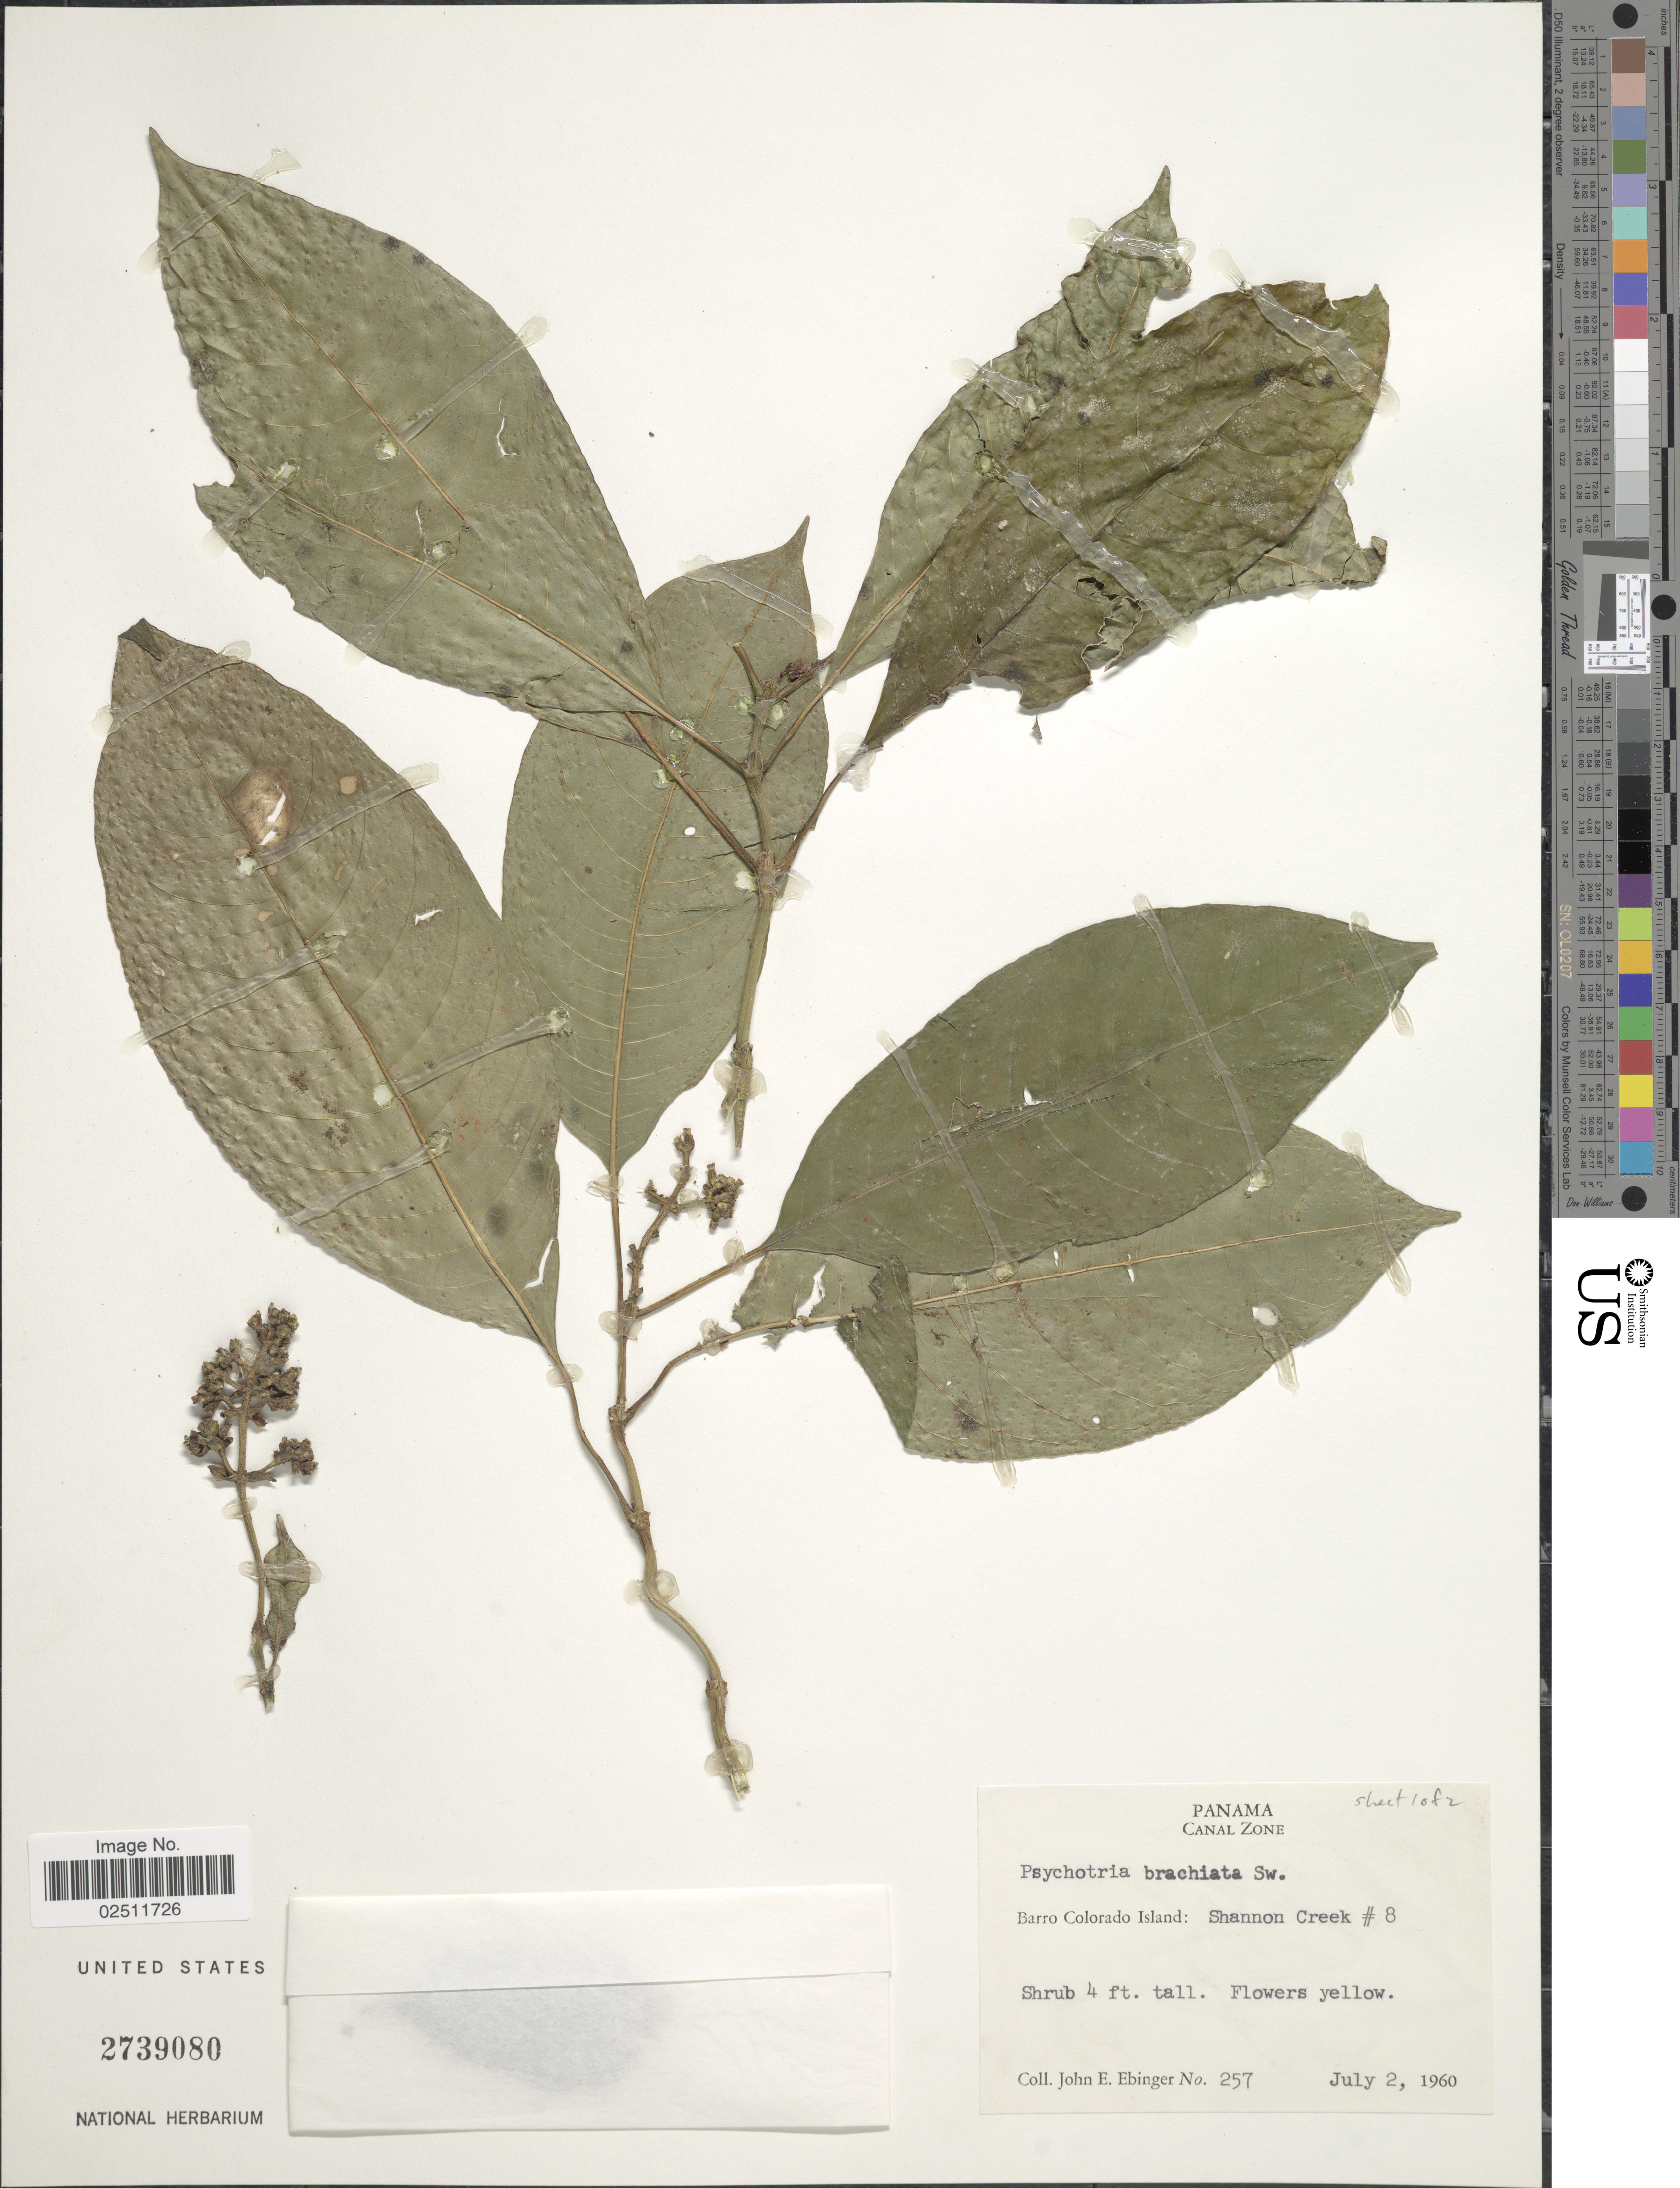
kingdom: Plantae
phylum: Tracheophyta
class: Magnoliopsida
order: Gentianales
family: Rubiaceae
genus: Psychotria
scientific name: Psychotria brachiata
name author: Sw.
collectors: J. Ebinger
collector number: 257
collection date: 1960-07-02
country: Panama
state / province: Panamá Oeste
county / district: Canal Zone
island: Barro Colorado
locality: Canal Zone. Barro Colorado Island: Shannon Creek #8.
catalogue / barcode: US 2739080